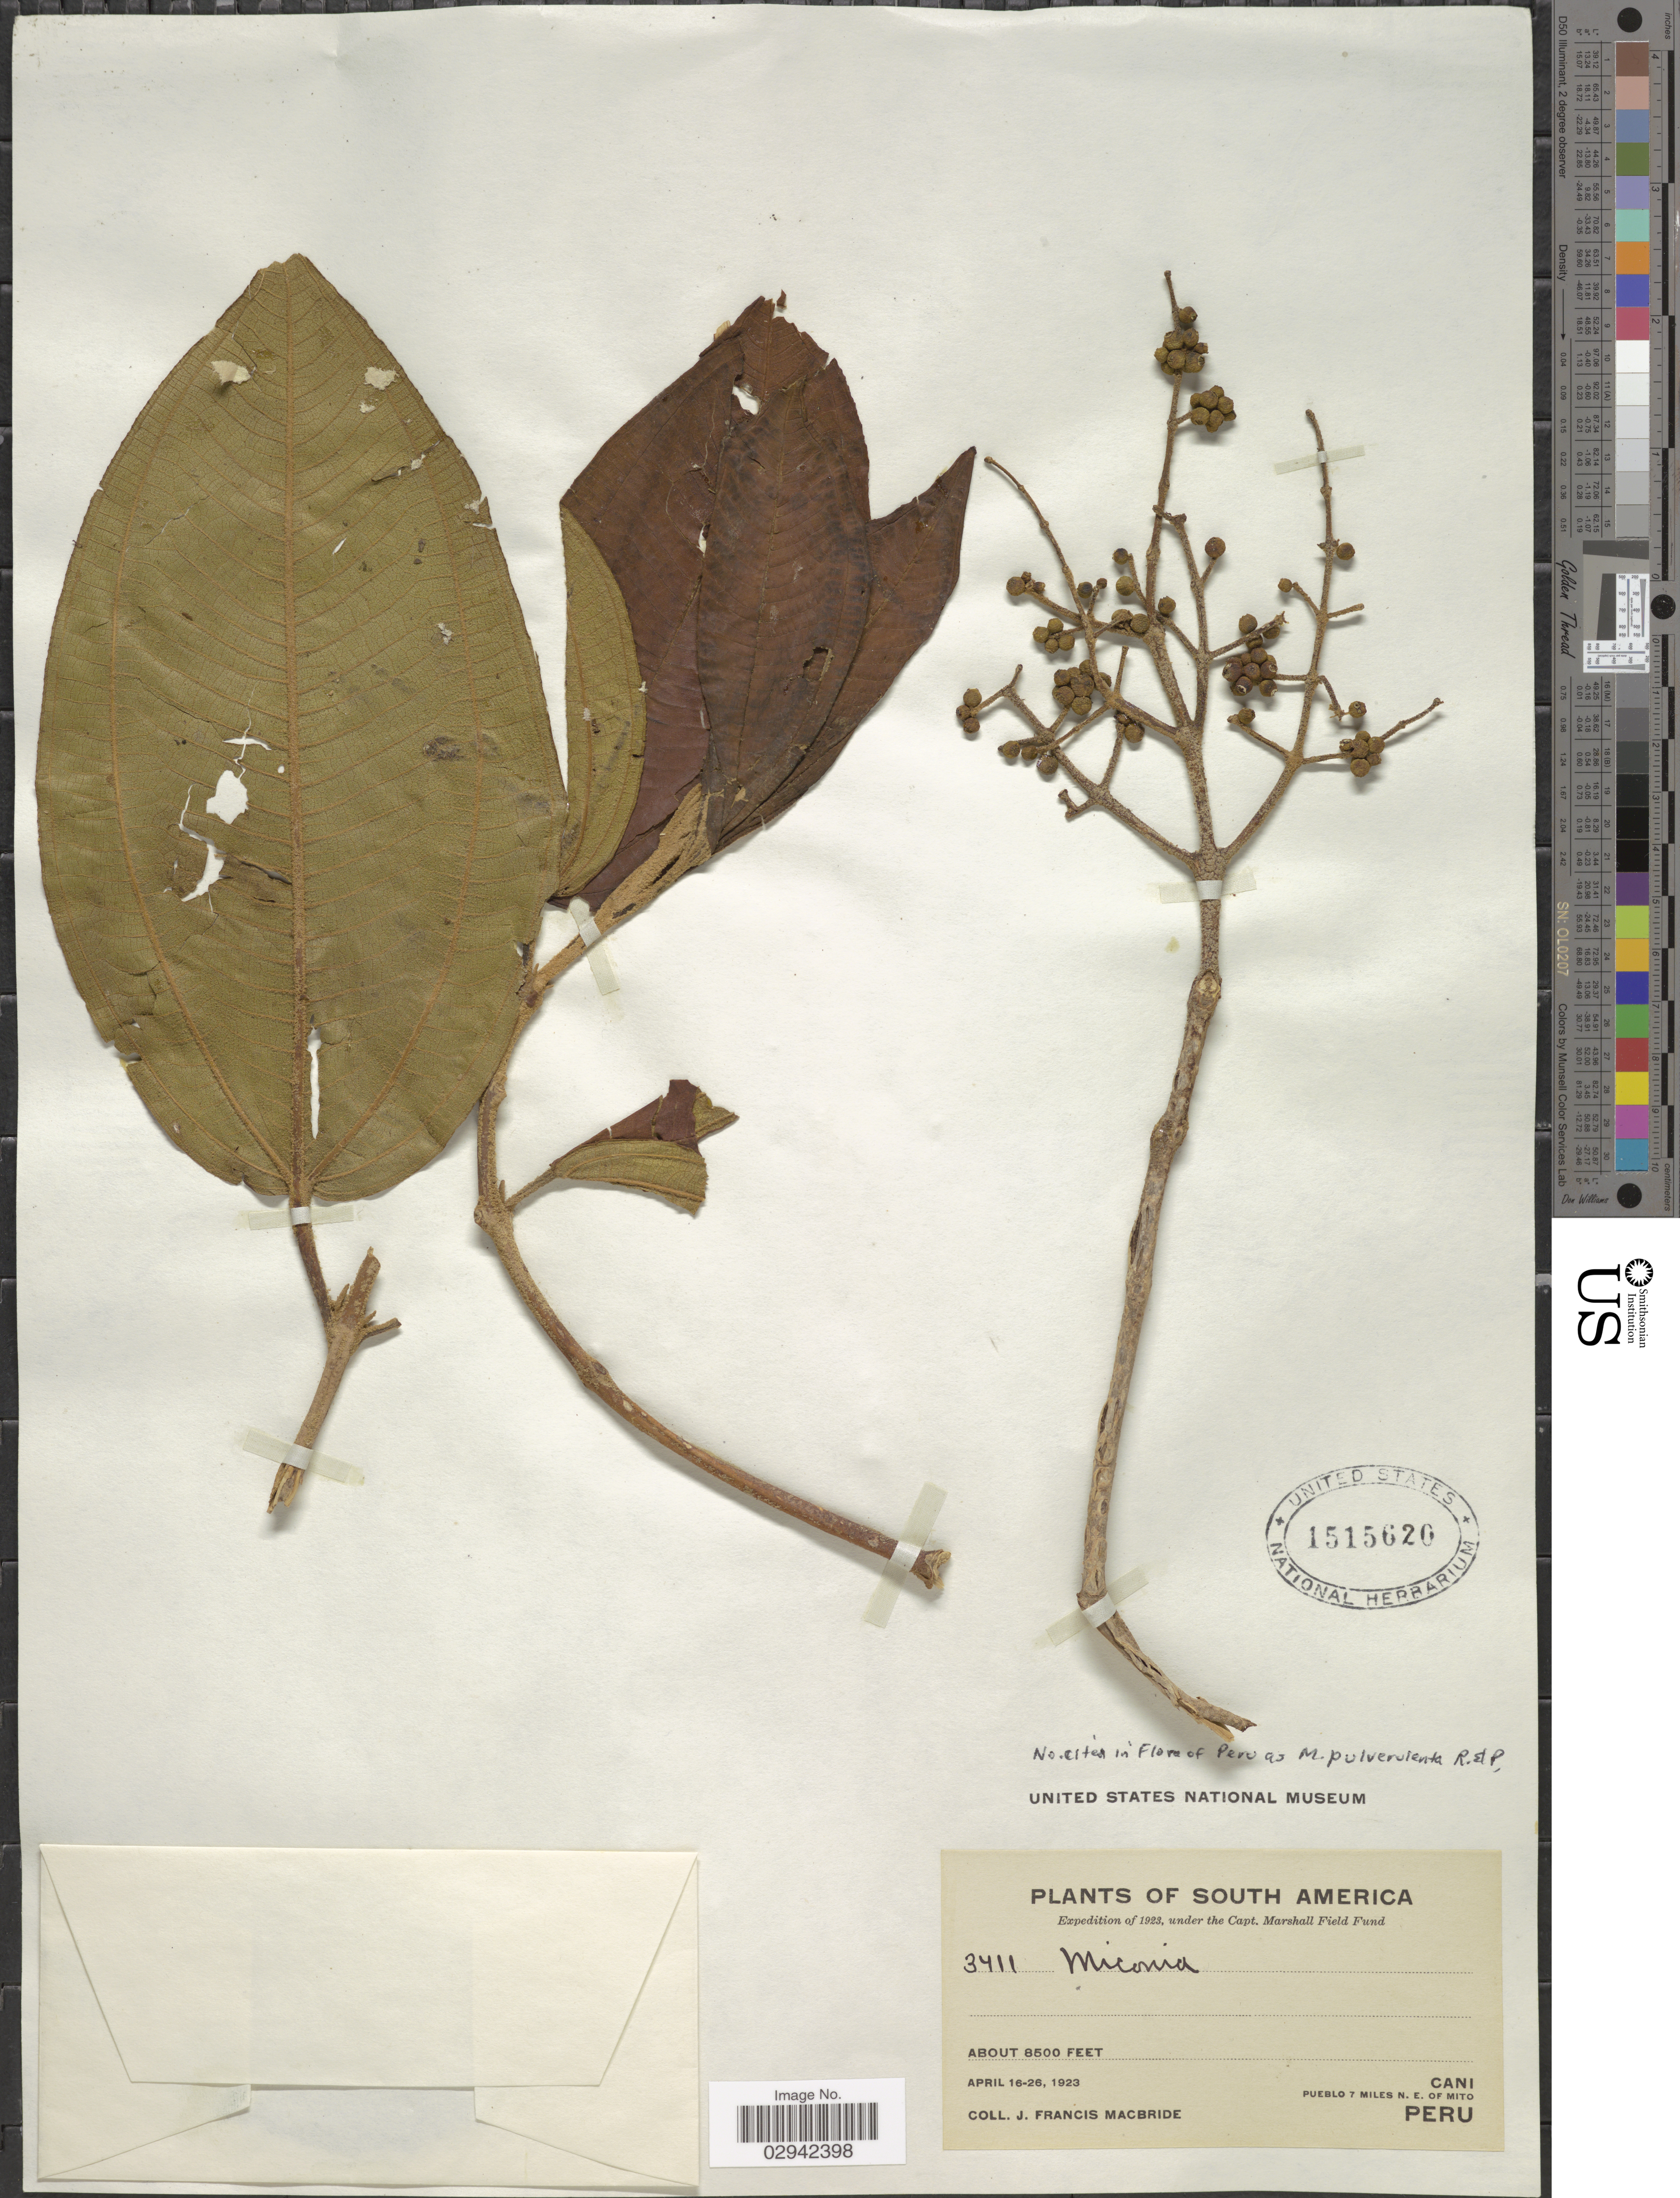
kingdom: Plantae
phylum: Tracheophyta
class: Magnoliopsida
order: Myrtales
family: Melastomataceae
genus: Miconia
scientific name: Miconia pulverulenta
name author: Ruiz & Pav.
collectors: J. F. Macbride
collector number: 3411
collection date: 1923-04-16/1923-04-26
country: Peru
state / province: Junín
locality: Cani, Pueblo 7 miles N.E. of Mito, Peru.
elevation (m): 2591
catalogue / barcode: US 1515620